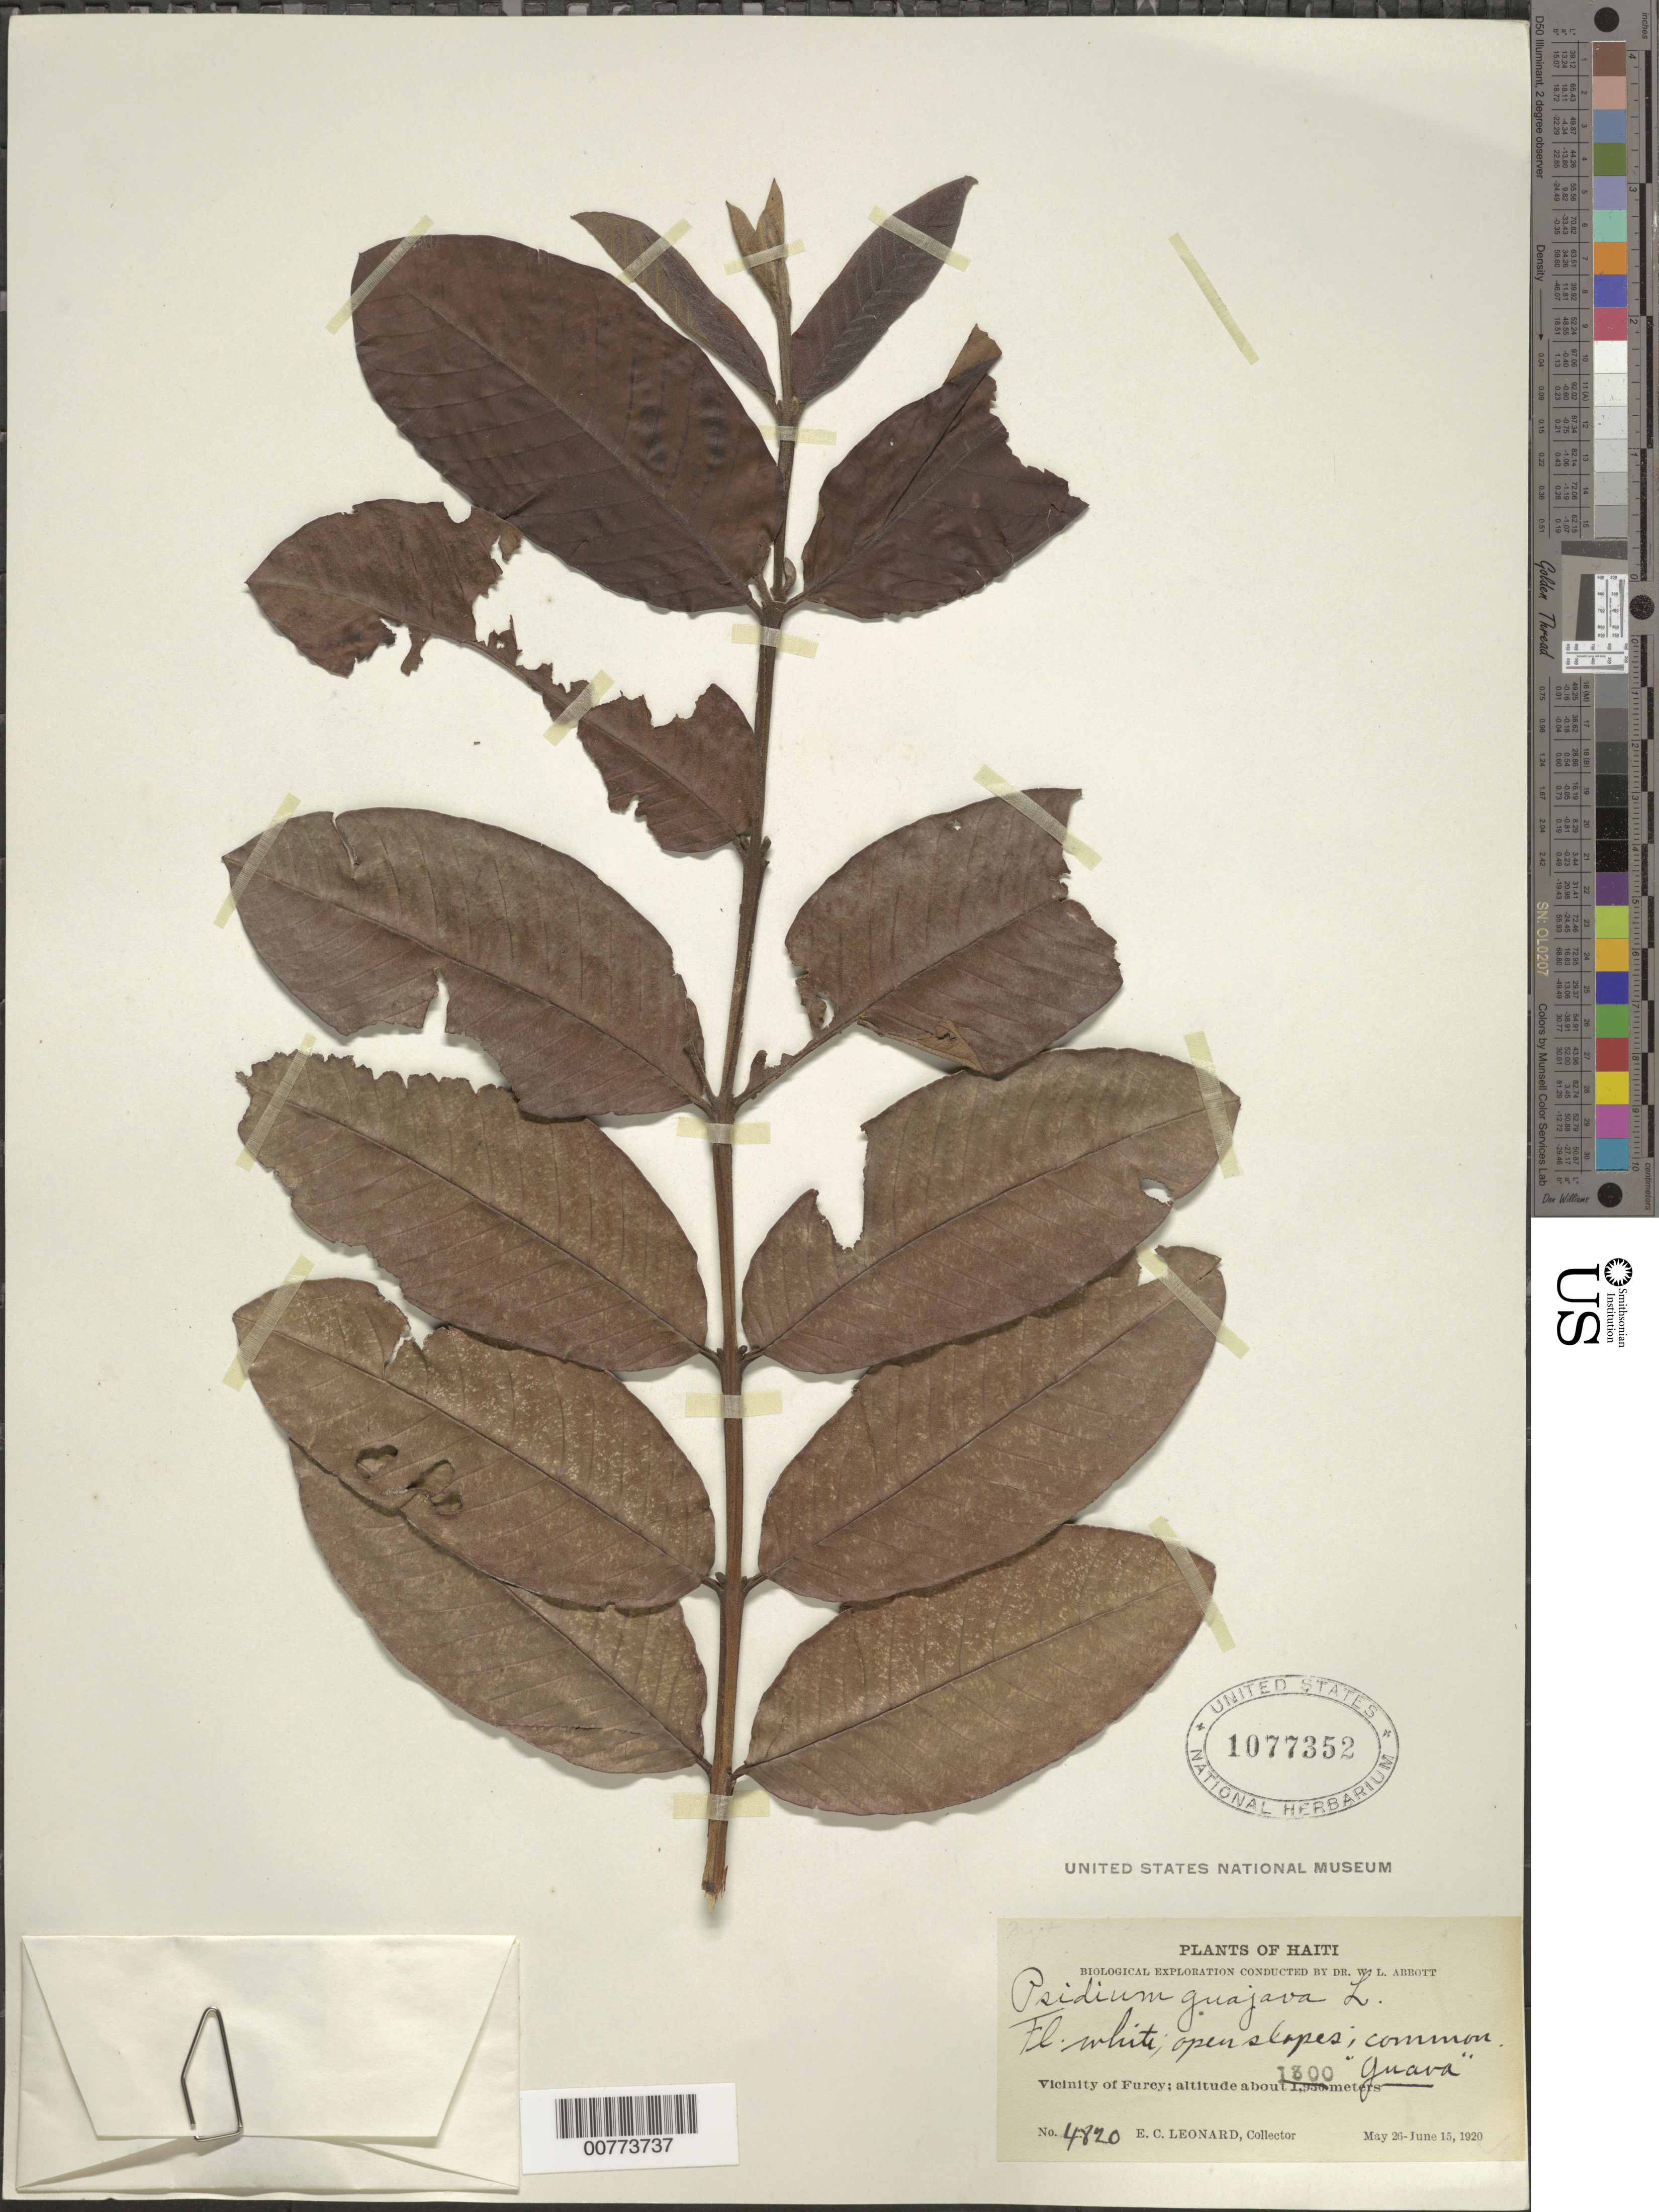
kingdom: Plantae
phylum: Tracheophyta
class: Magnoliopsida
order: Myrtales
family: Myrtaceae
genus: Psidium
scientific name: Psidium guajava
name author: L.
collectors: E. C. Leonard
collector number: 4820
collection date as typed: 26 May 1920 15 Jun 1920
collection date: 1920-05-26/1920-06-15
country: Haiti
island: Hispaniola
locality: Vicinity of Furcy.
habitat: Open slopes.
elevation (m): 1300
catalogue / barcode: US 1077352